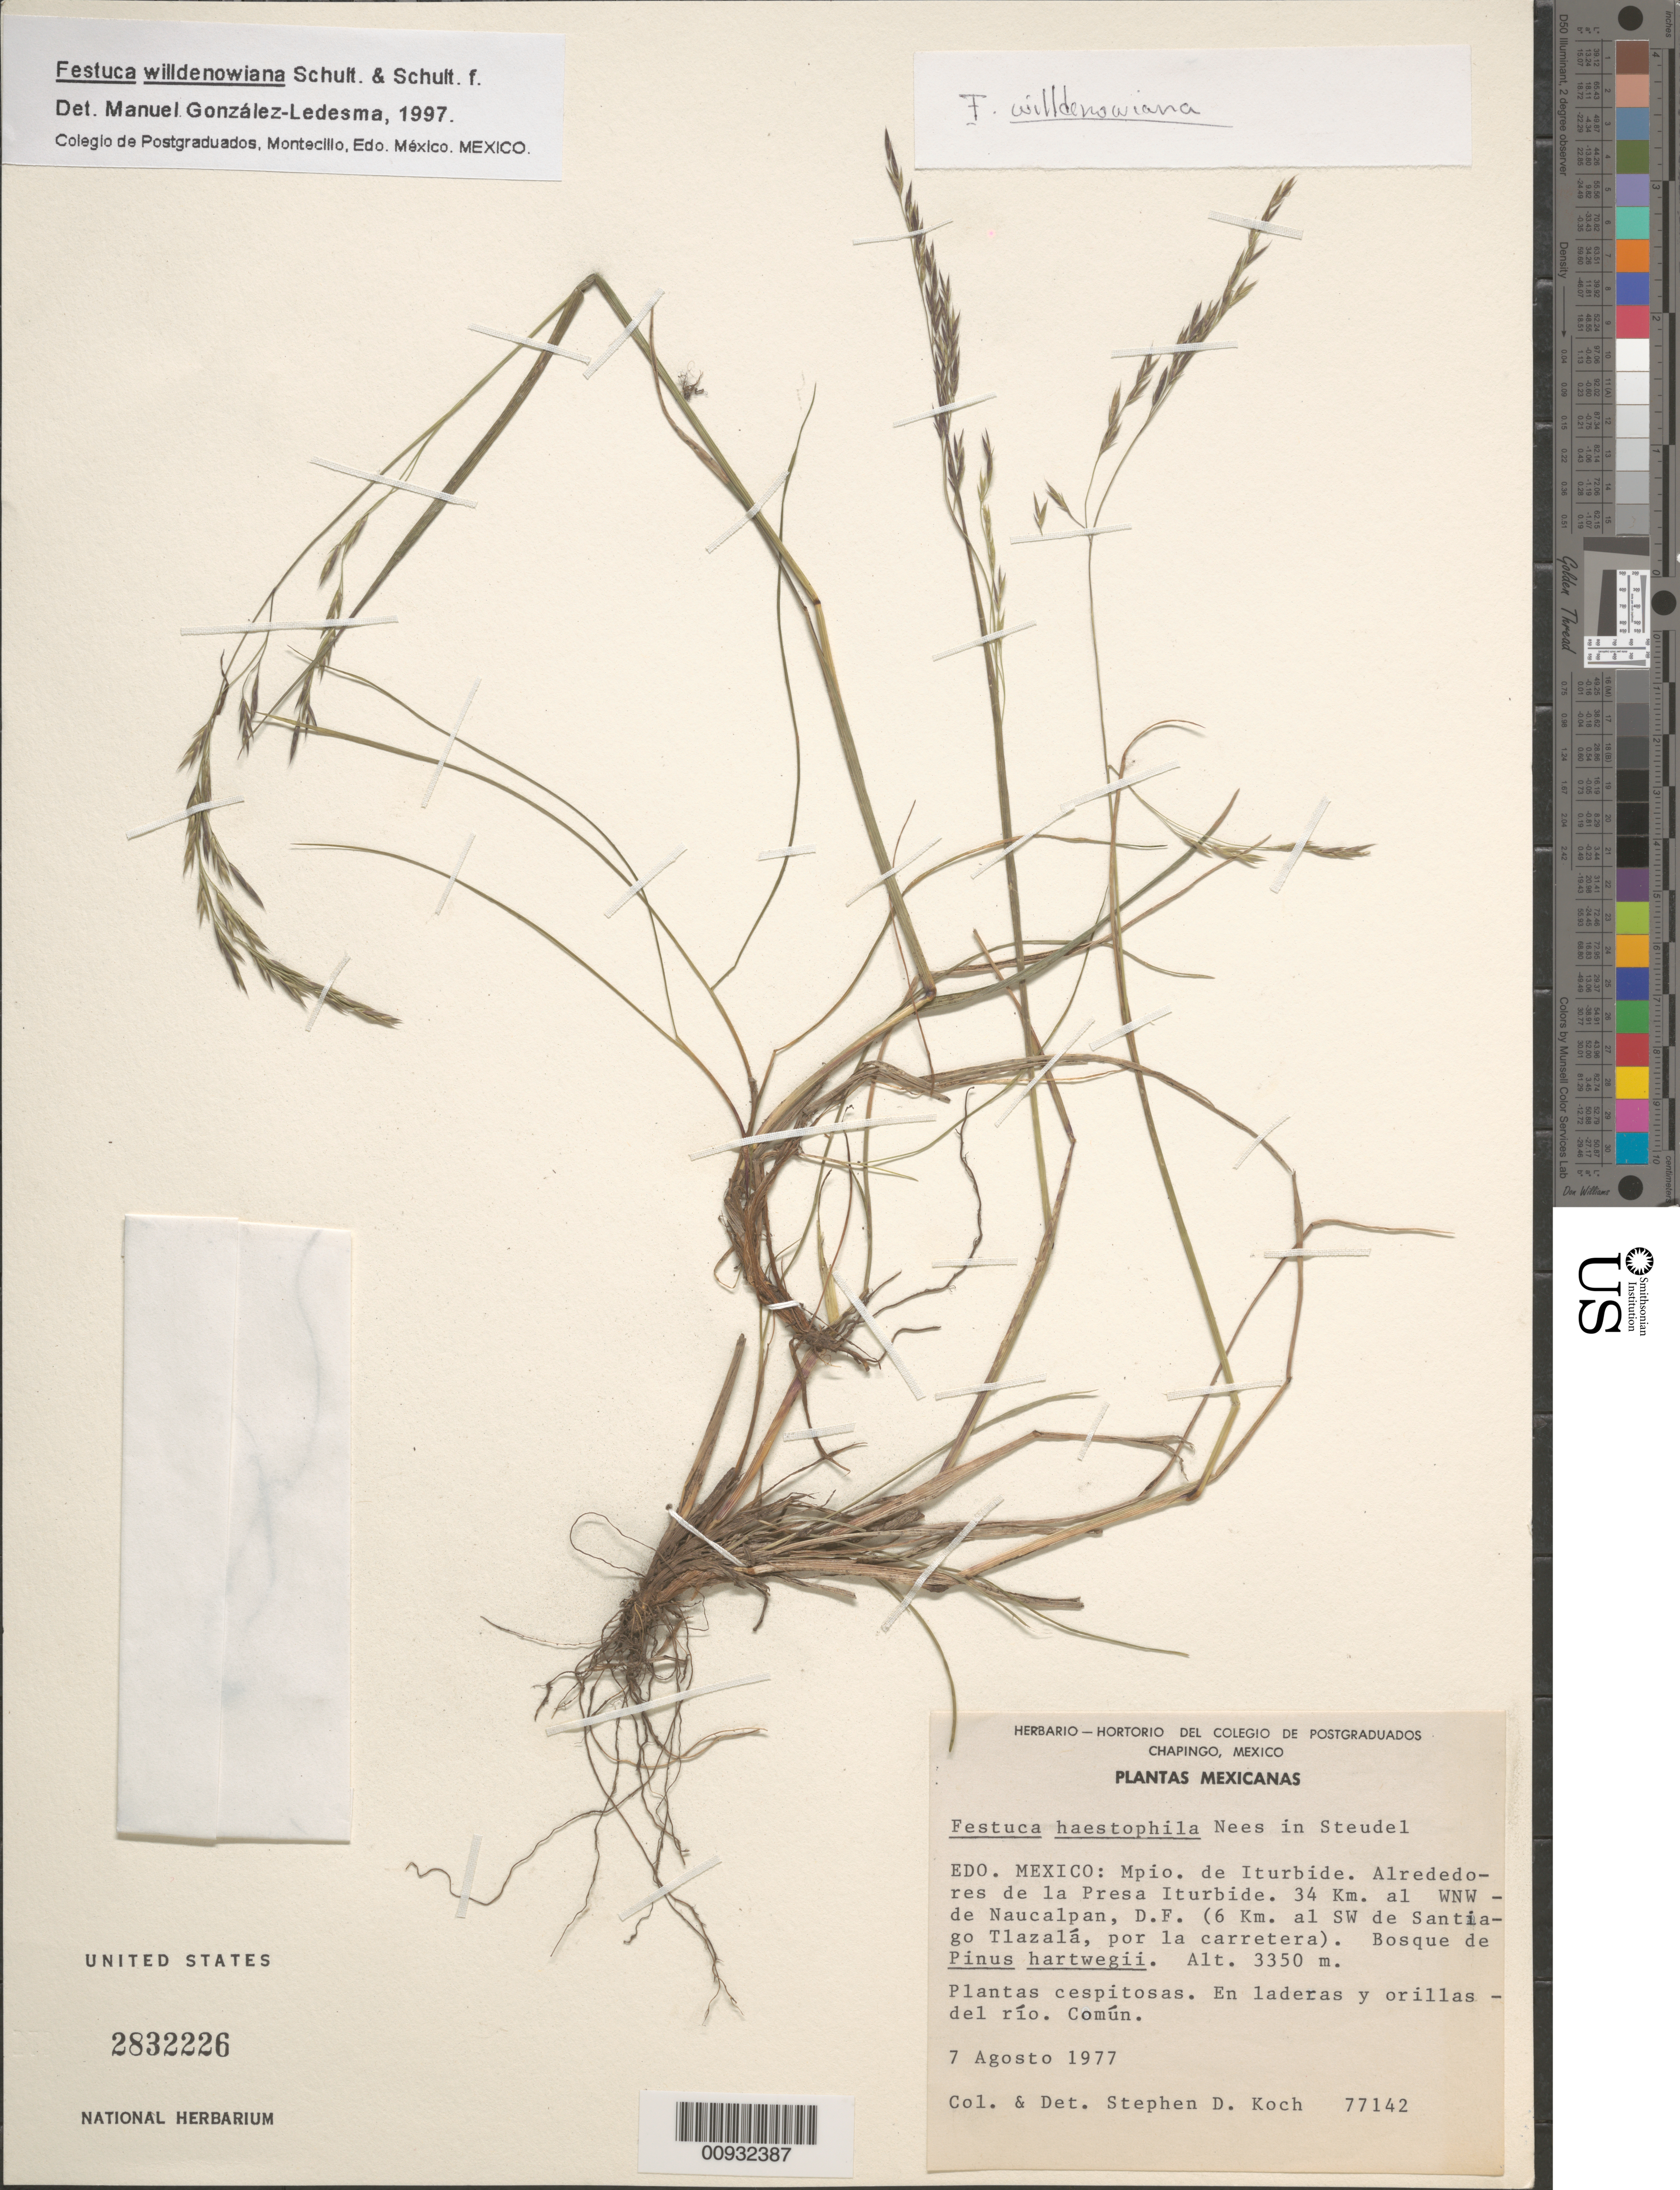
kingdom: Plantae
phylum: Tracheophyta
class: Liliopsida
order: Poales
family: Poaceae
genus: Festuca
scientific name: Festuca willdenowiana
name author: Schult. & Schult. f.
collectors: S. D. Koch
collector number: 77142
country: Mexico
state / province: México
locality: Alrededores de la Presa Iturbide, WNW of Naucalpan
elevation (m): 3350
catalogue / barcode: US 2832226